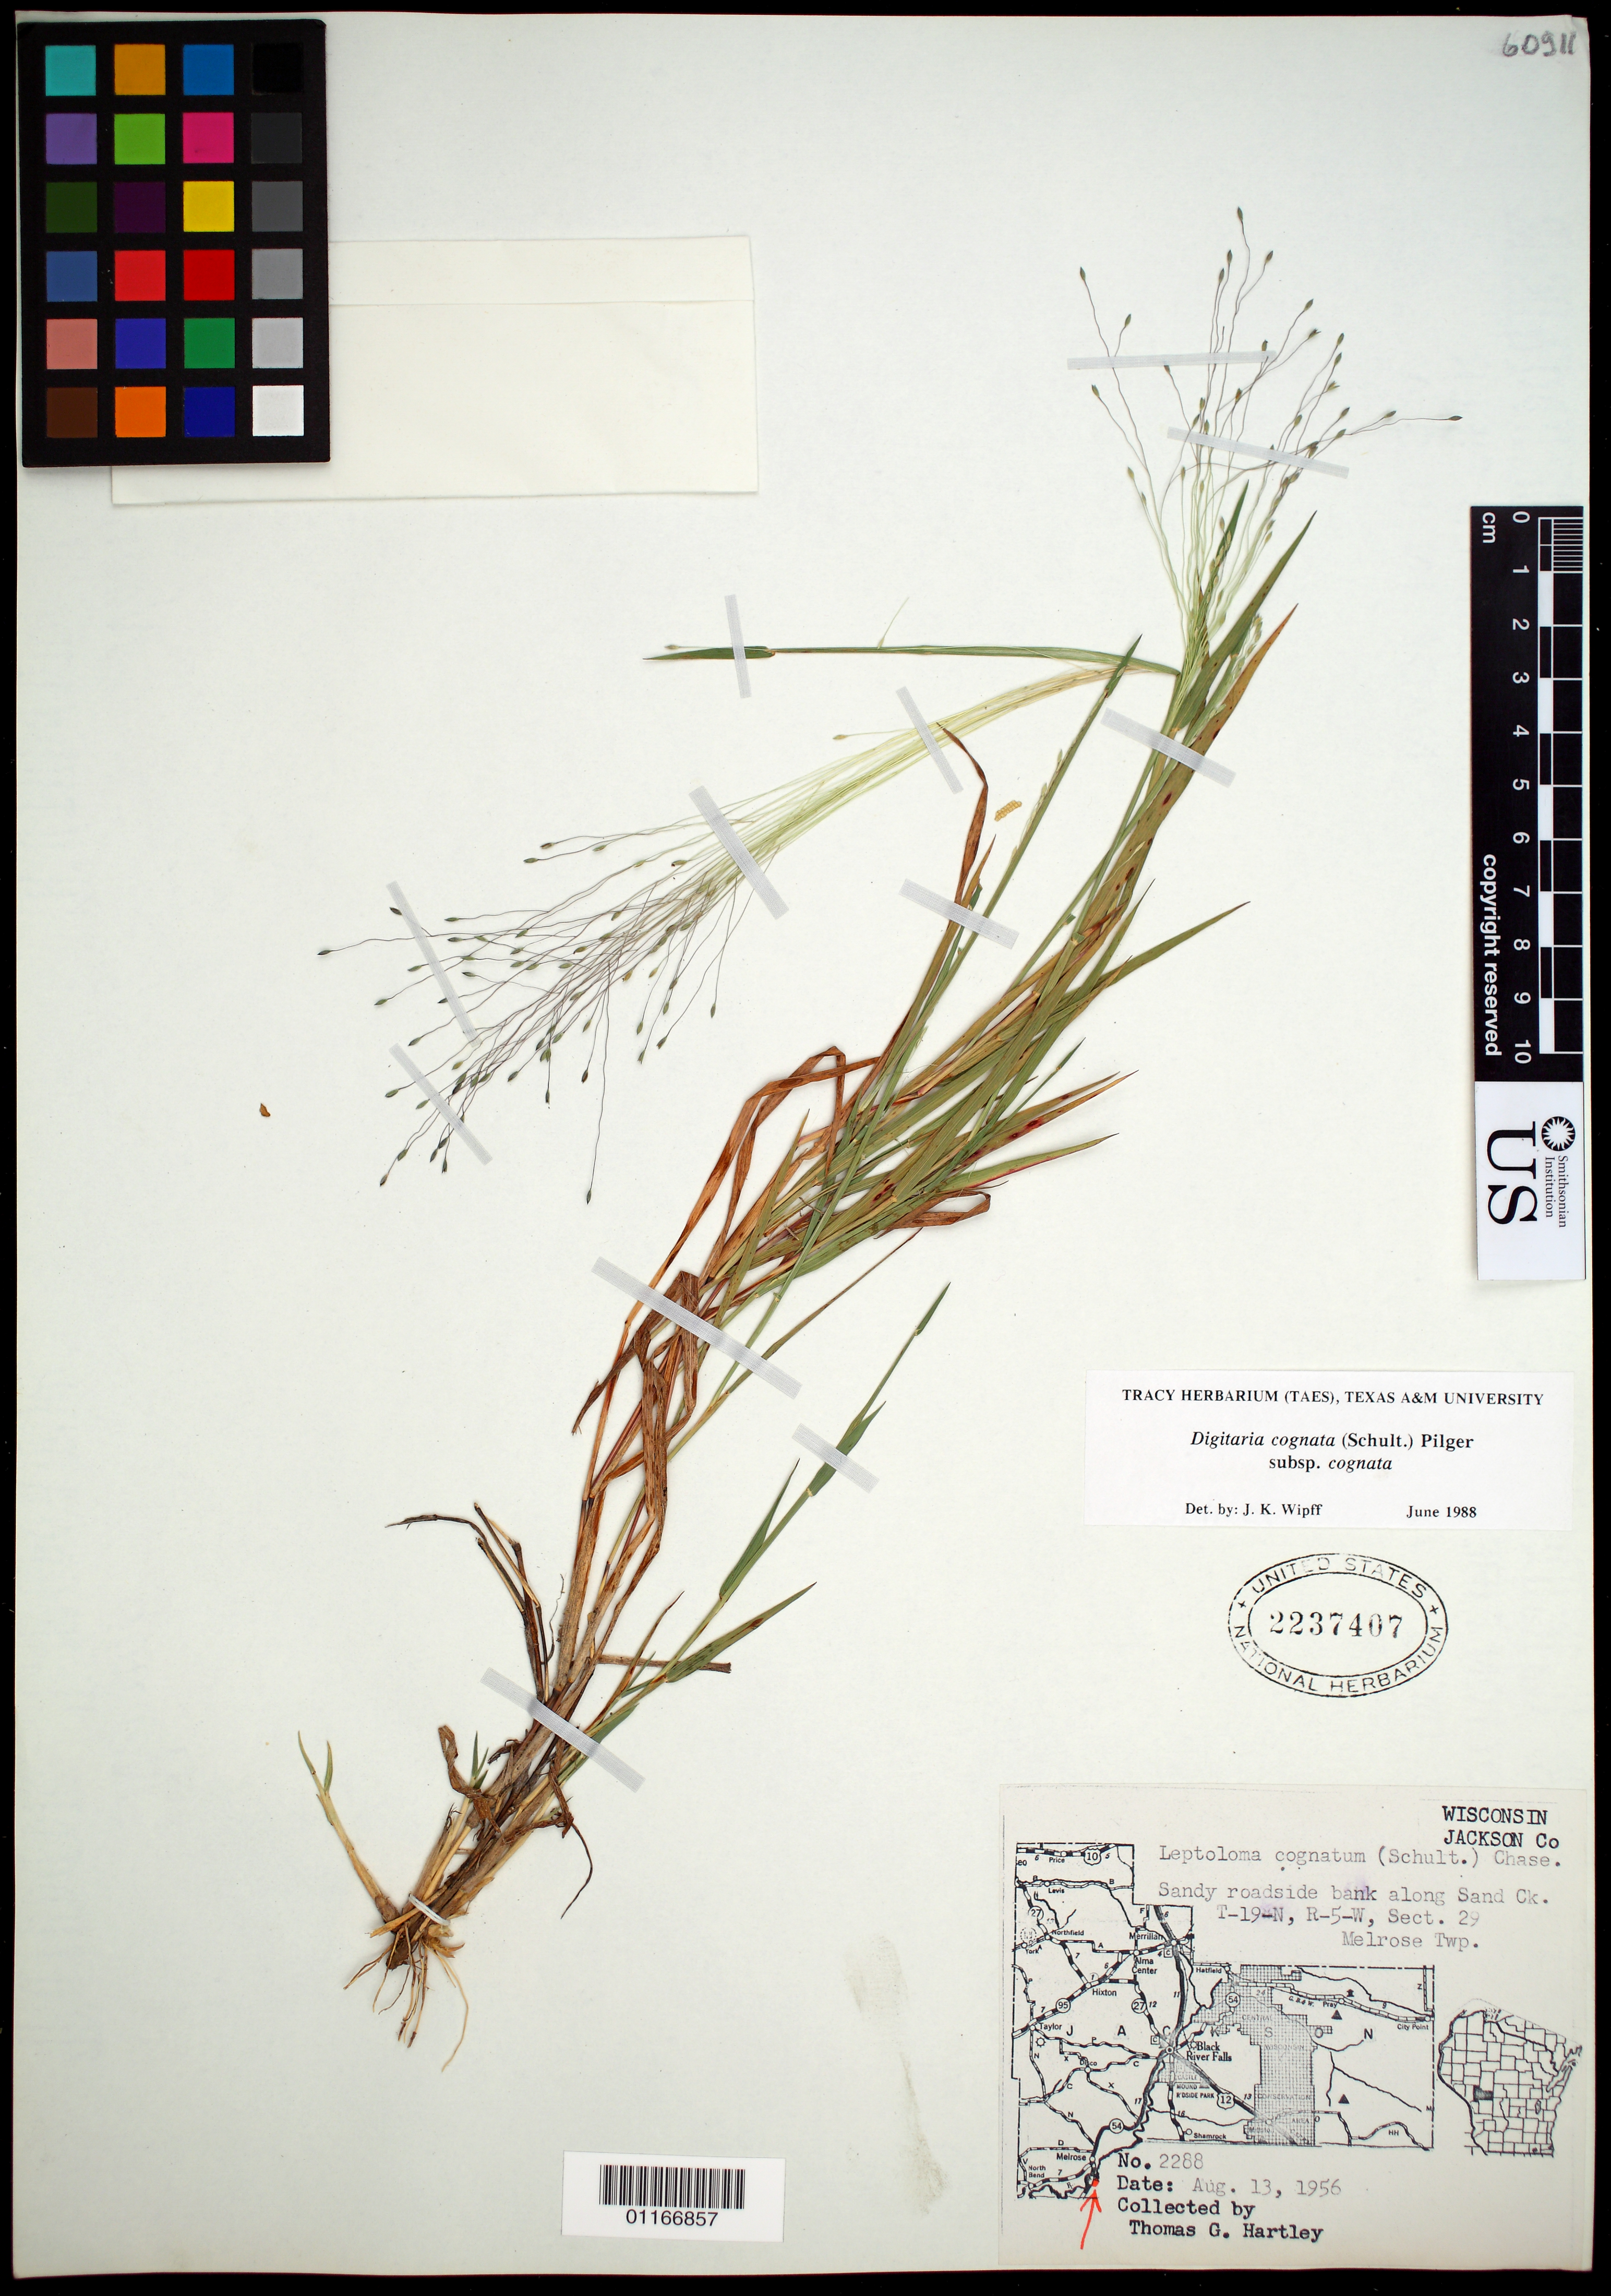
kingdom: Plantae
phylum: Tracheophyta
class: Liliopsida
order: Poales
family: Poaceae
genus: Digitaria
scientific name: Digitaria cognata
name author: (Scult.) Pilg.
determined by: Wipff, J. K.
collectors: T. G. Hartley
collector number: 2288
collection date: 1956-08-13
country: United States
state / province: Wisconsin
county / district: Jackson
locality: T19N, R5W, Sect. 29 Melrose Twp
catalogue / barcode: US 2237407